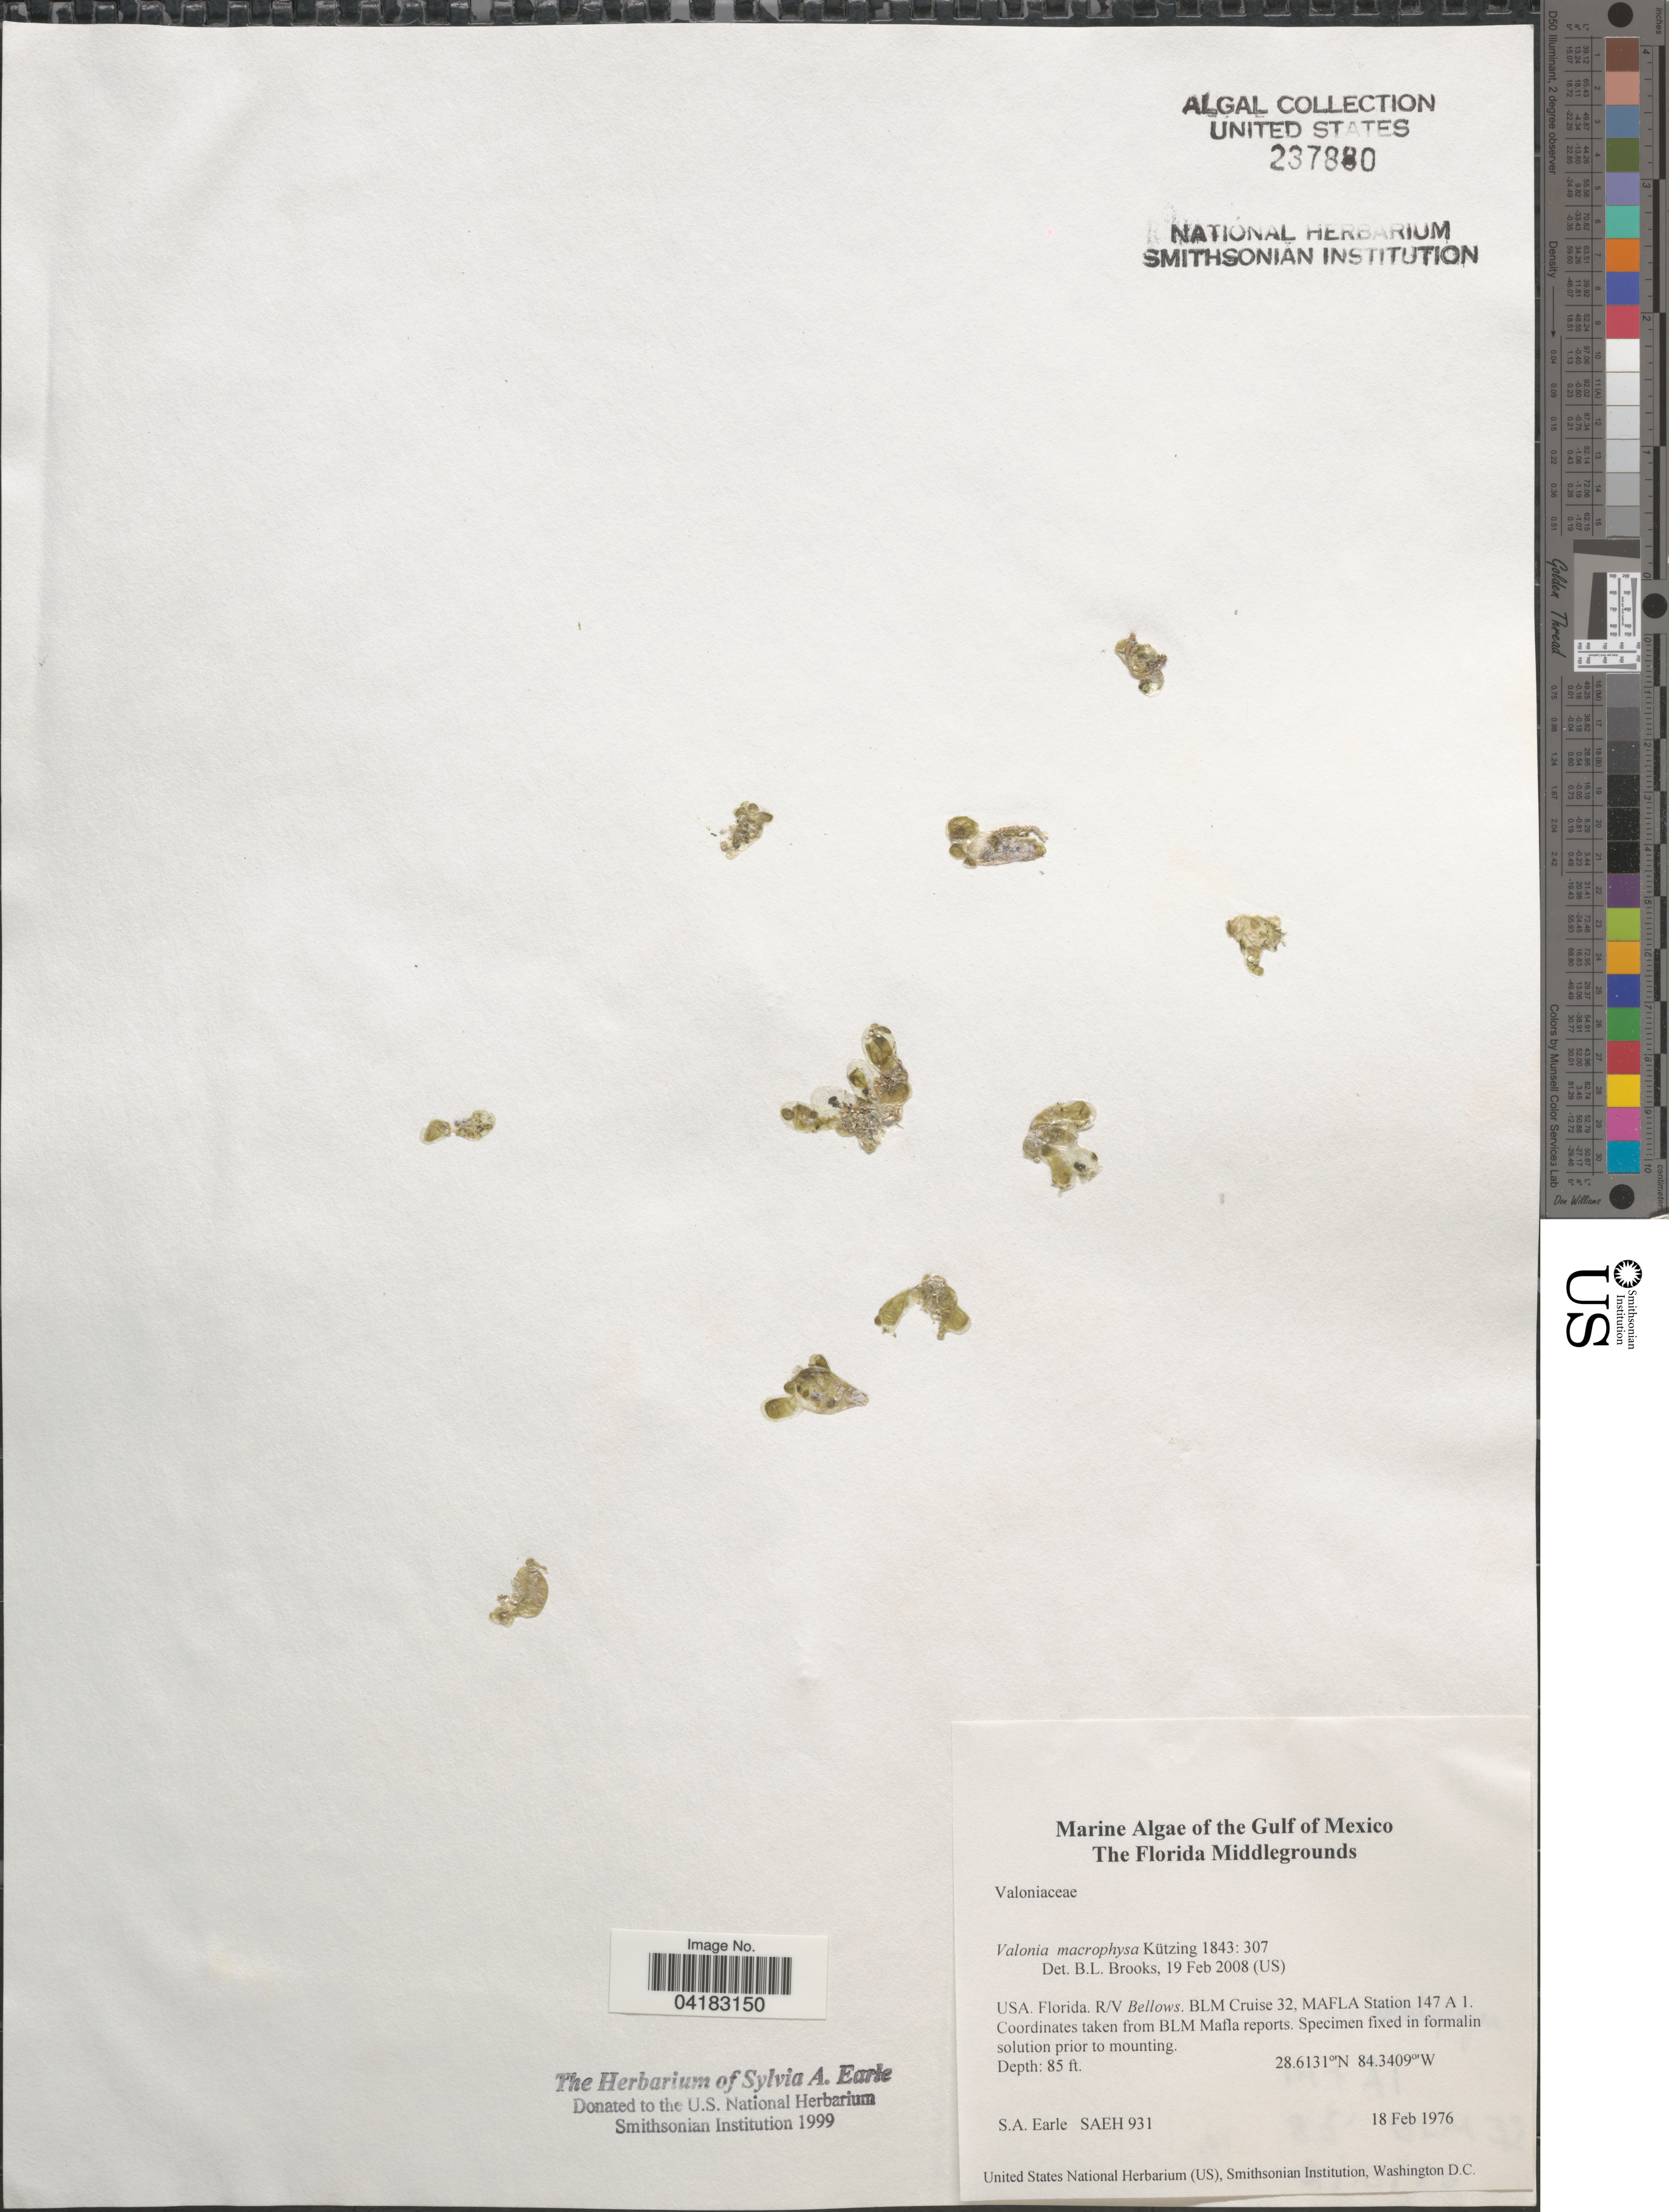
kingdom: Plantae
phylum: Chlorophyta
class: Ulvophyceae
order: Siphonocladales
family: Valoniaceae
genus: Valonia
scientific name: Valonia macrophysa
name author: Kütz.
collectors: S. A. Earle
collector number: SAEH931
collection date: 1976-02-18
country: United States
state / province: Florida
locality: Gulf of Mexico. The Florida Middlegrounds. R/V Bellows. BLM Cruise 32, MAFLA Station 147 A 1.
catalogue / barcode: US 237880